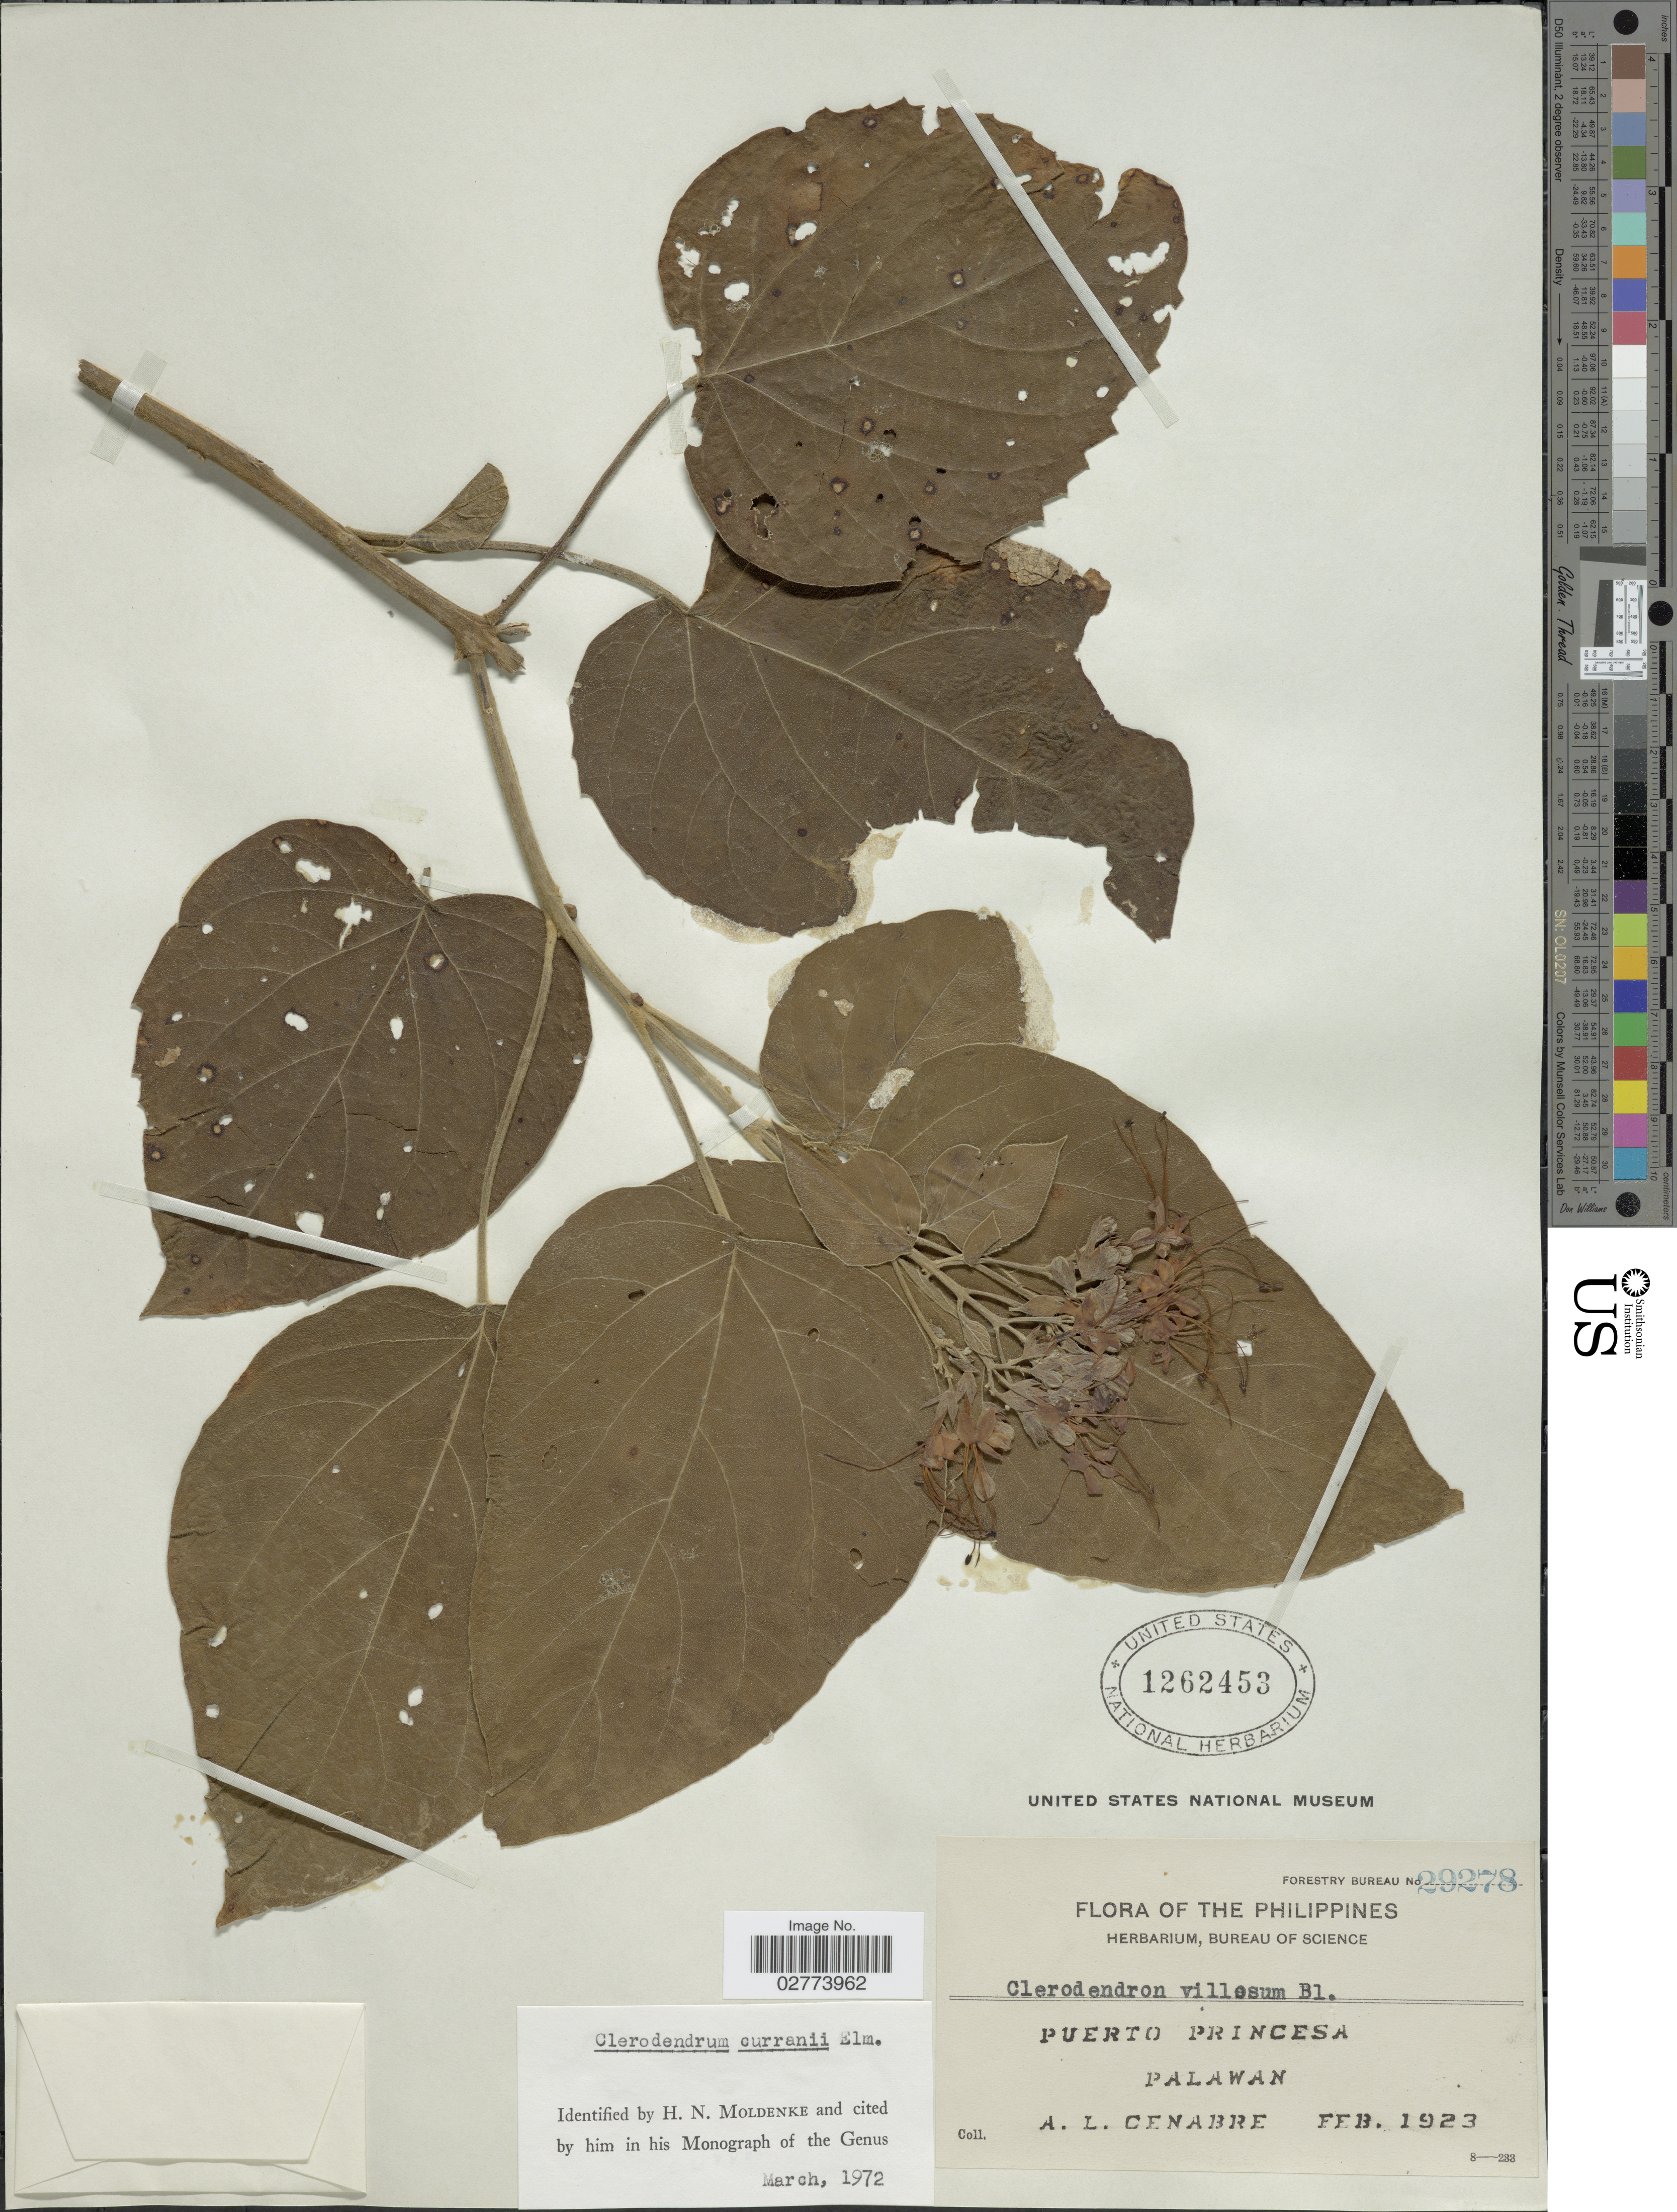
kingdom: Plantae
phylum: Tracheophyta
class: Magnoliopsida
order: Lamiales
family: Lamiaceae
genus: Clerodendrum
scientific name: Clerodendrum curranii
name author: Elmer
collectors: A. Cenabre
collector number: Forestry Bureau29278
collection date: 1923-02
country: Philippines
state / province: Mimaropa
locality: Puerto Princesa, Palawan.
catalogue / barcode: US 1262453